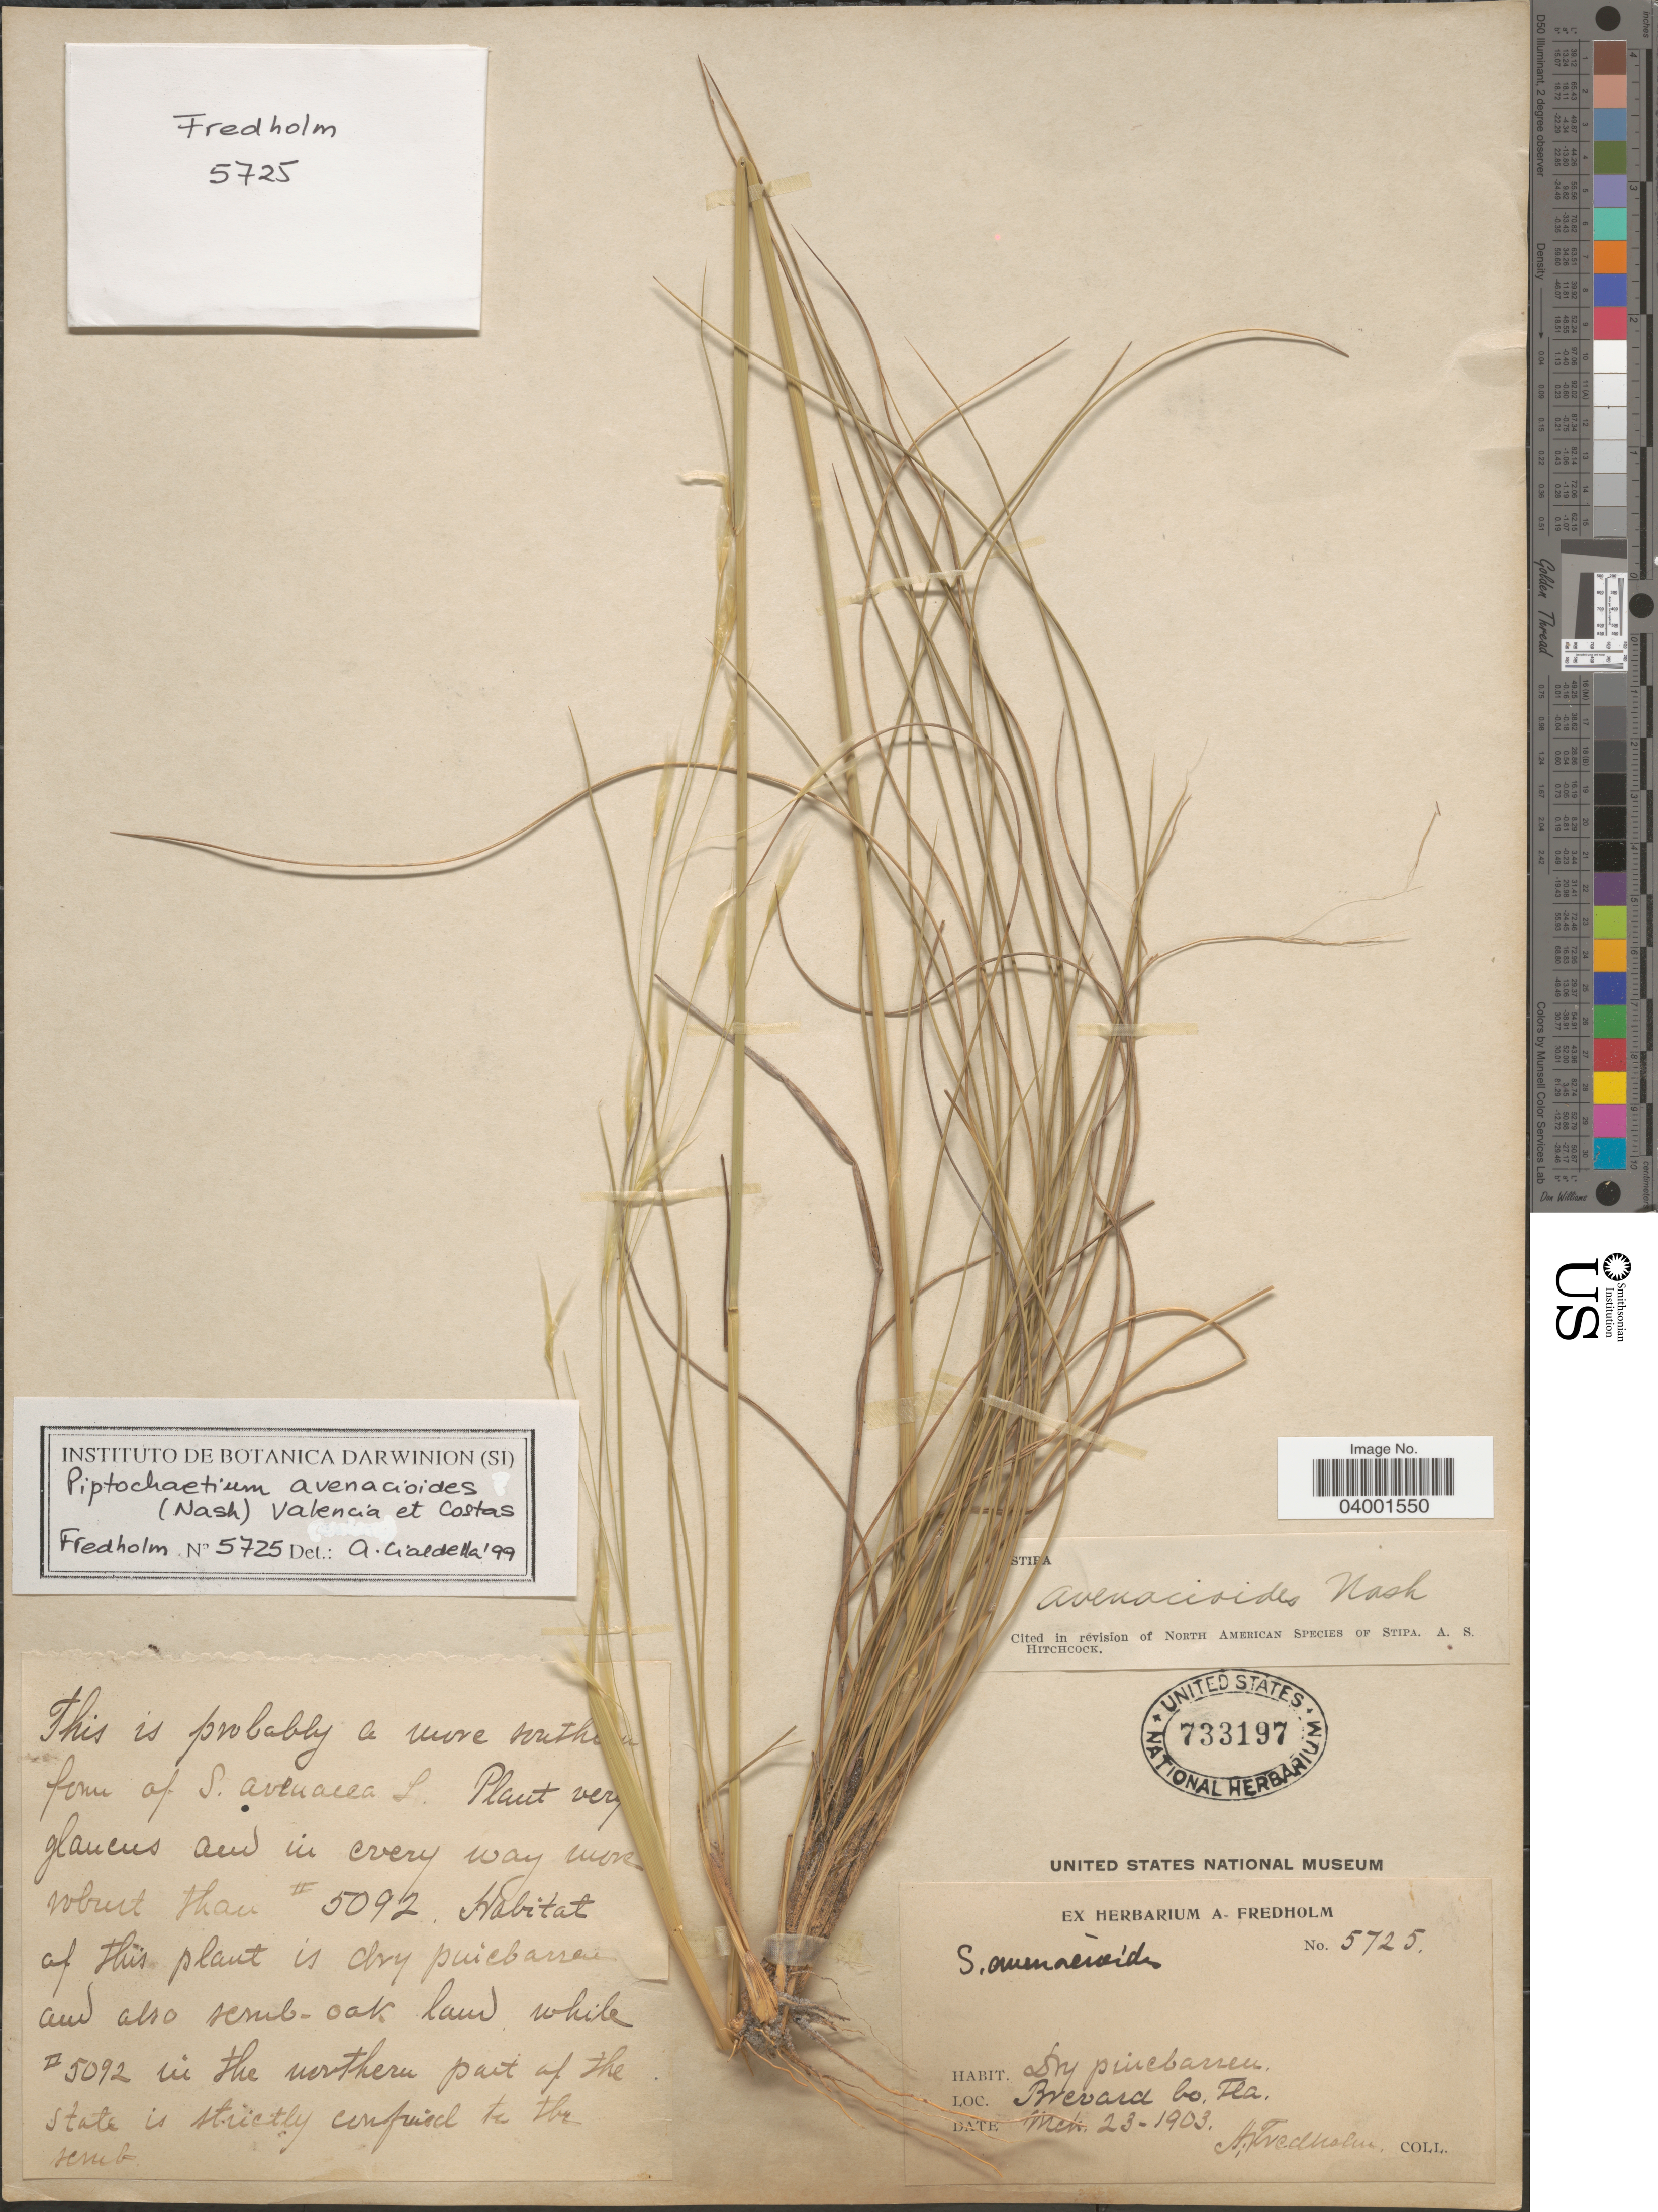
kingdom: Plantae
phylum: Tracheophyta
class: Liliopsida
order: Poales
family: Poaceae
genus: Stipa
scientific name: Stipa avenacioides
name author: Nash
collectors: A. Fredholm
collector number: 5725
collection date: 1903-03-23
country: United States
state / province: Florida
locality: Dry pine barren. Brevard Co.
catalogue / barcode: US 733197